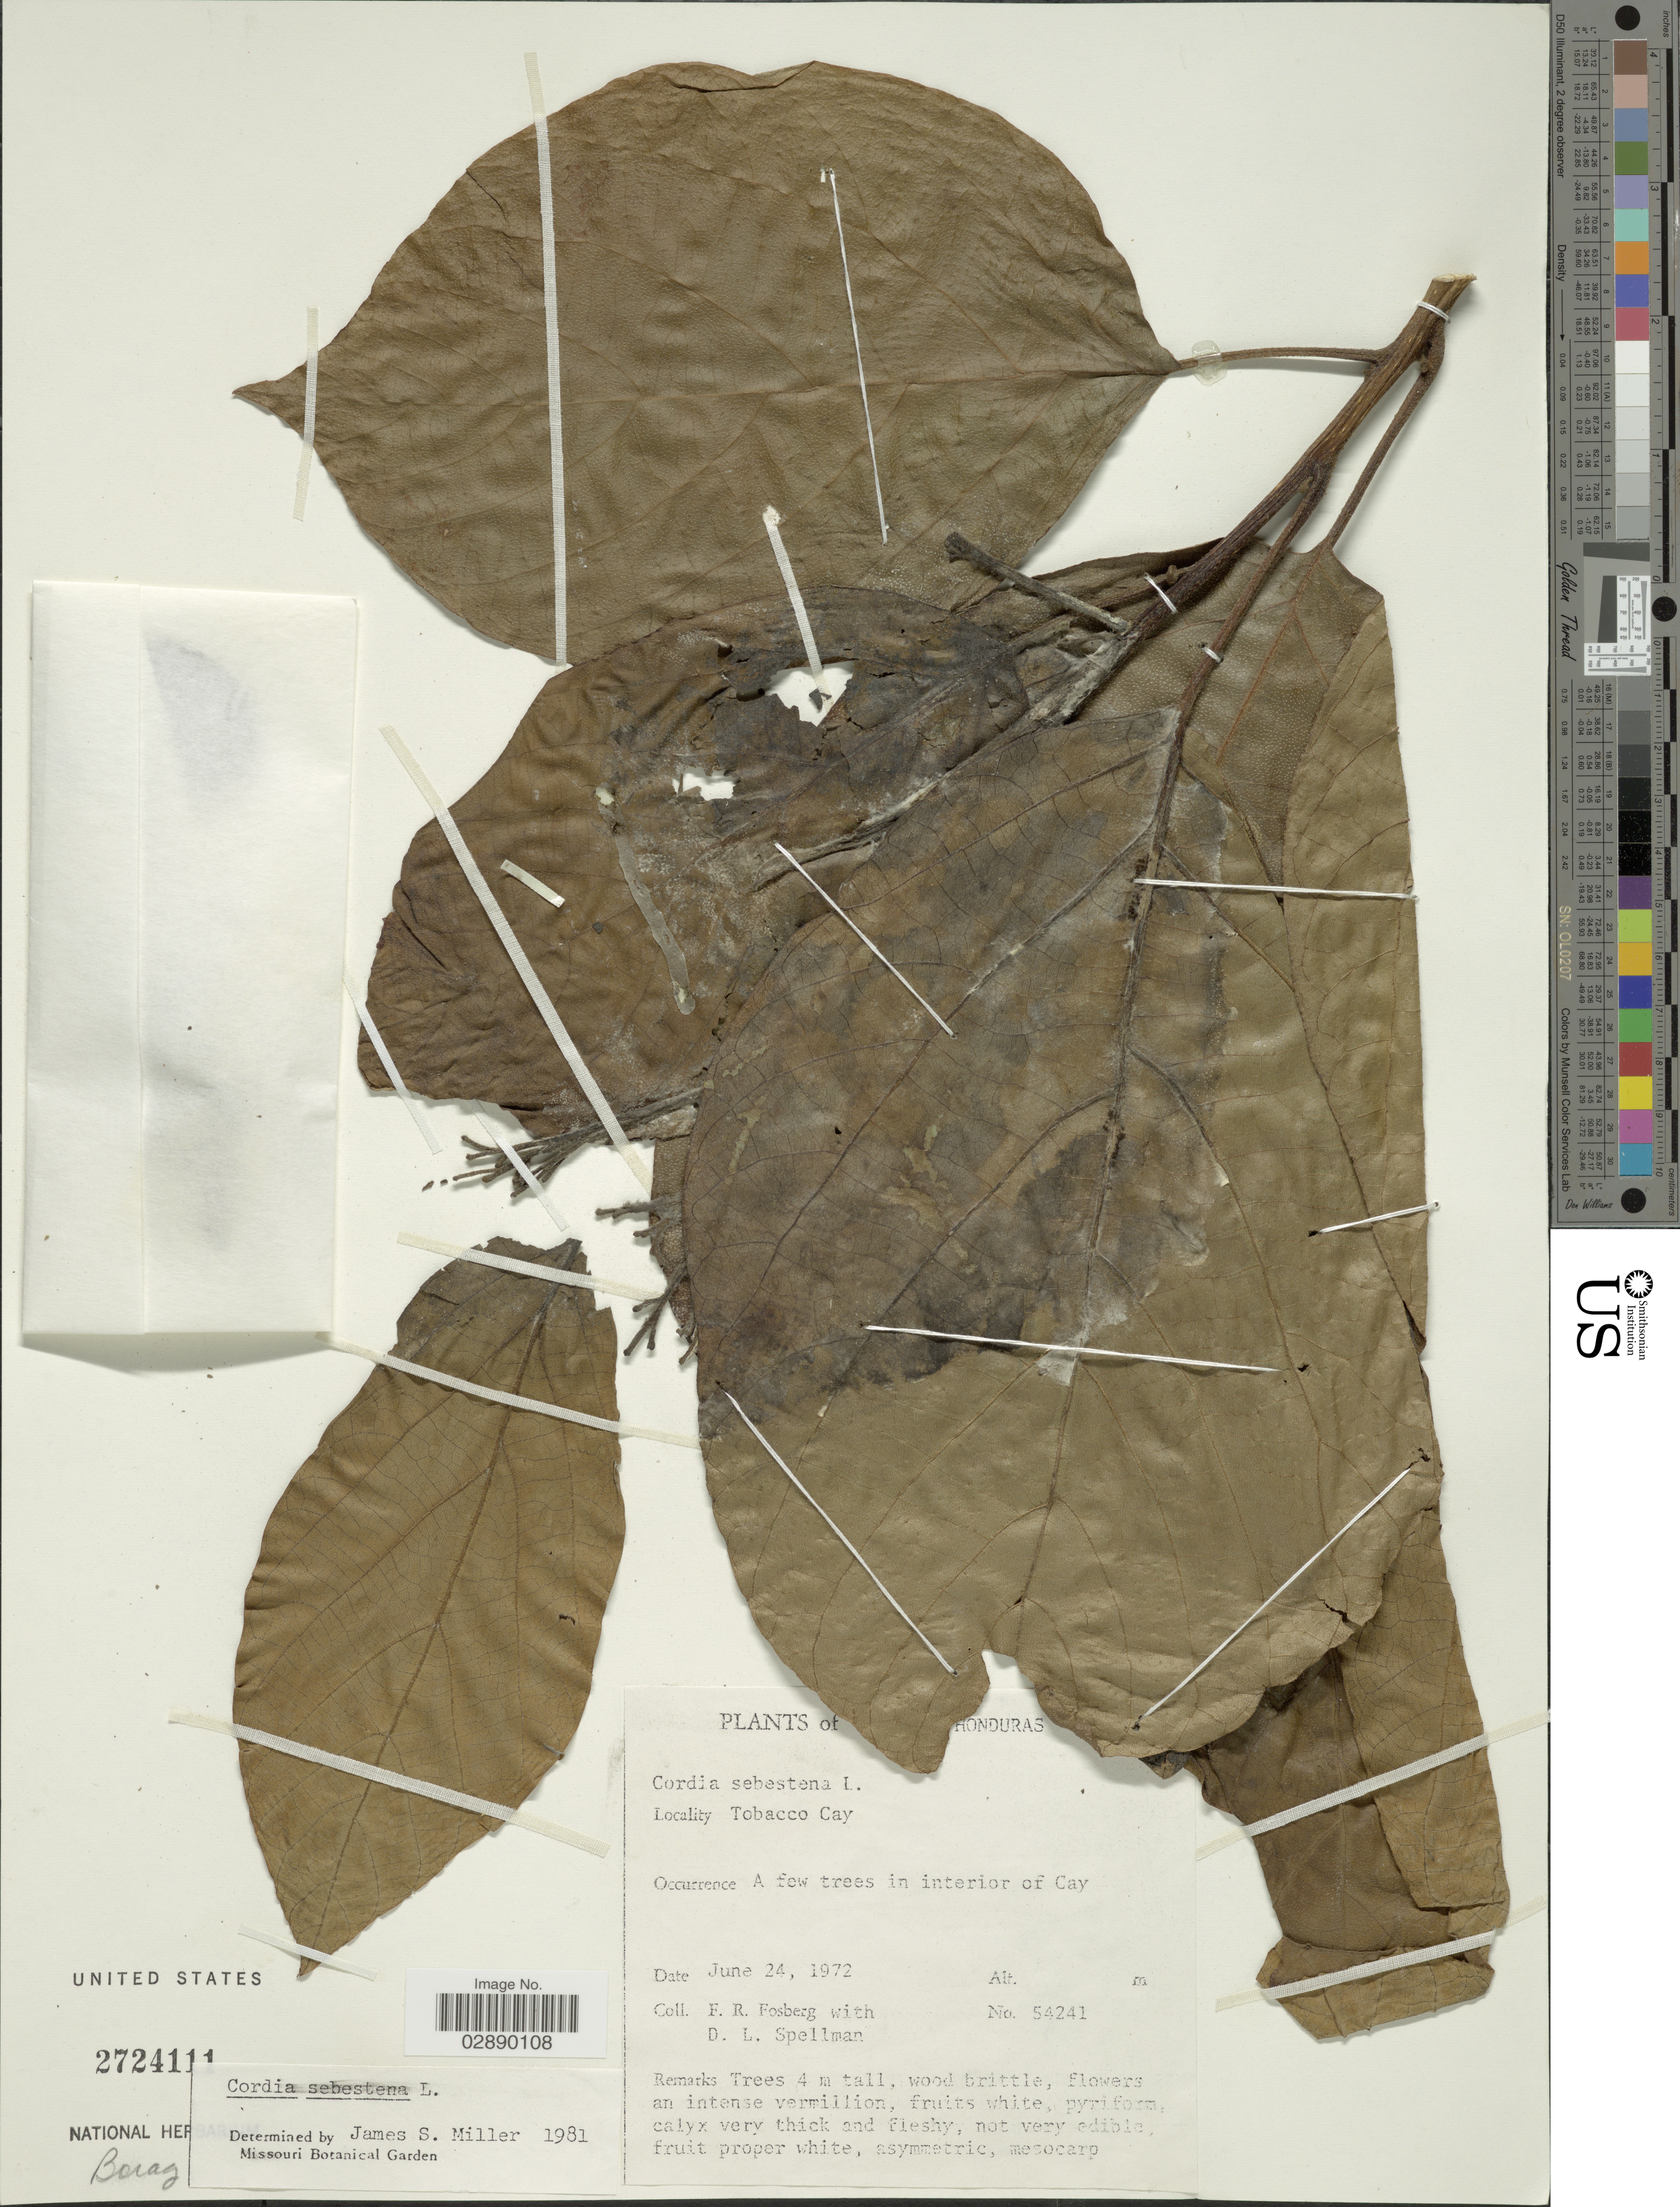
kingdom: Plantae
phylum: Tracheophyta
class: Magnoliopsida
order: Boraginales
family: Cordiaceae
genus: Cordia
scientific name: Cordia sebestena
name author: L.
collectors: F. R. Fosberg & D. L. Spellman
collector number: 54241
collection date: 1972-06-24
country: Belize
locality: British Honduras. Tobacco Cay.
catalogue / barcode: US 2724111